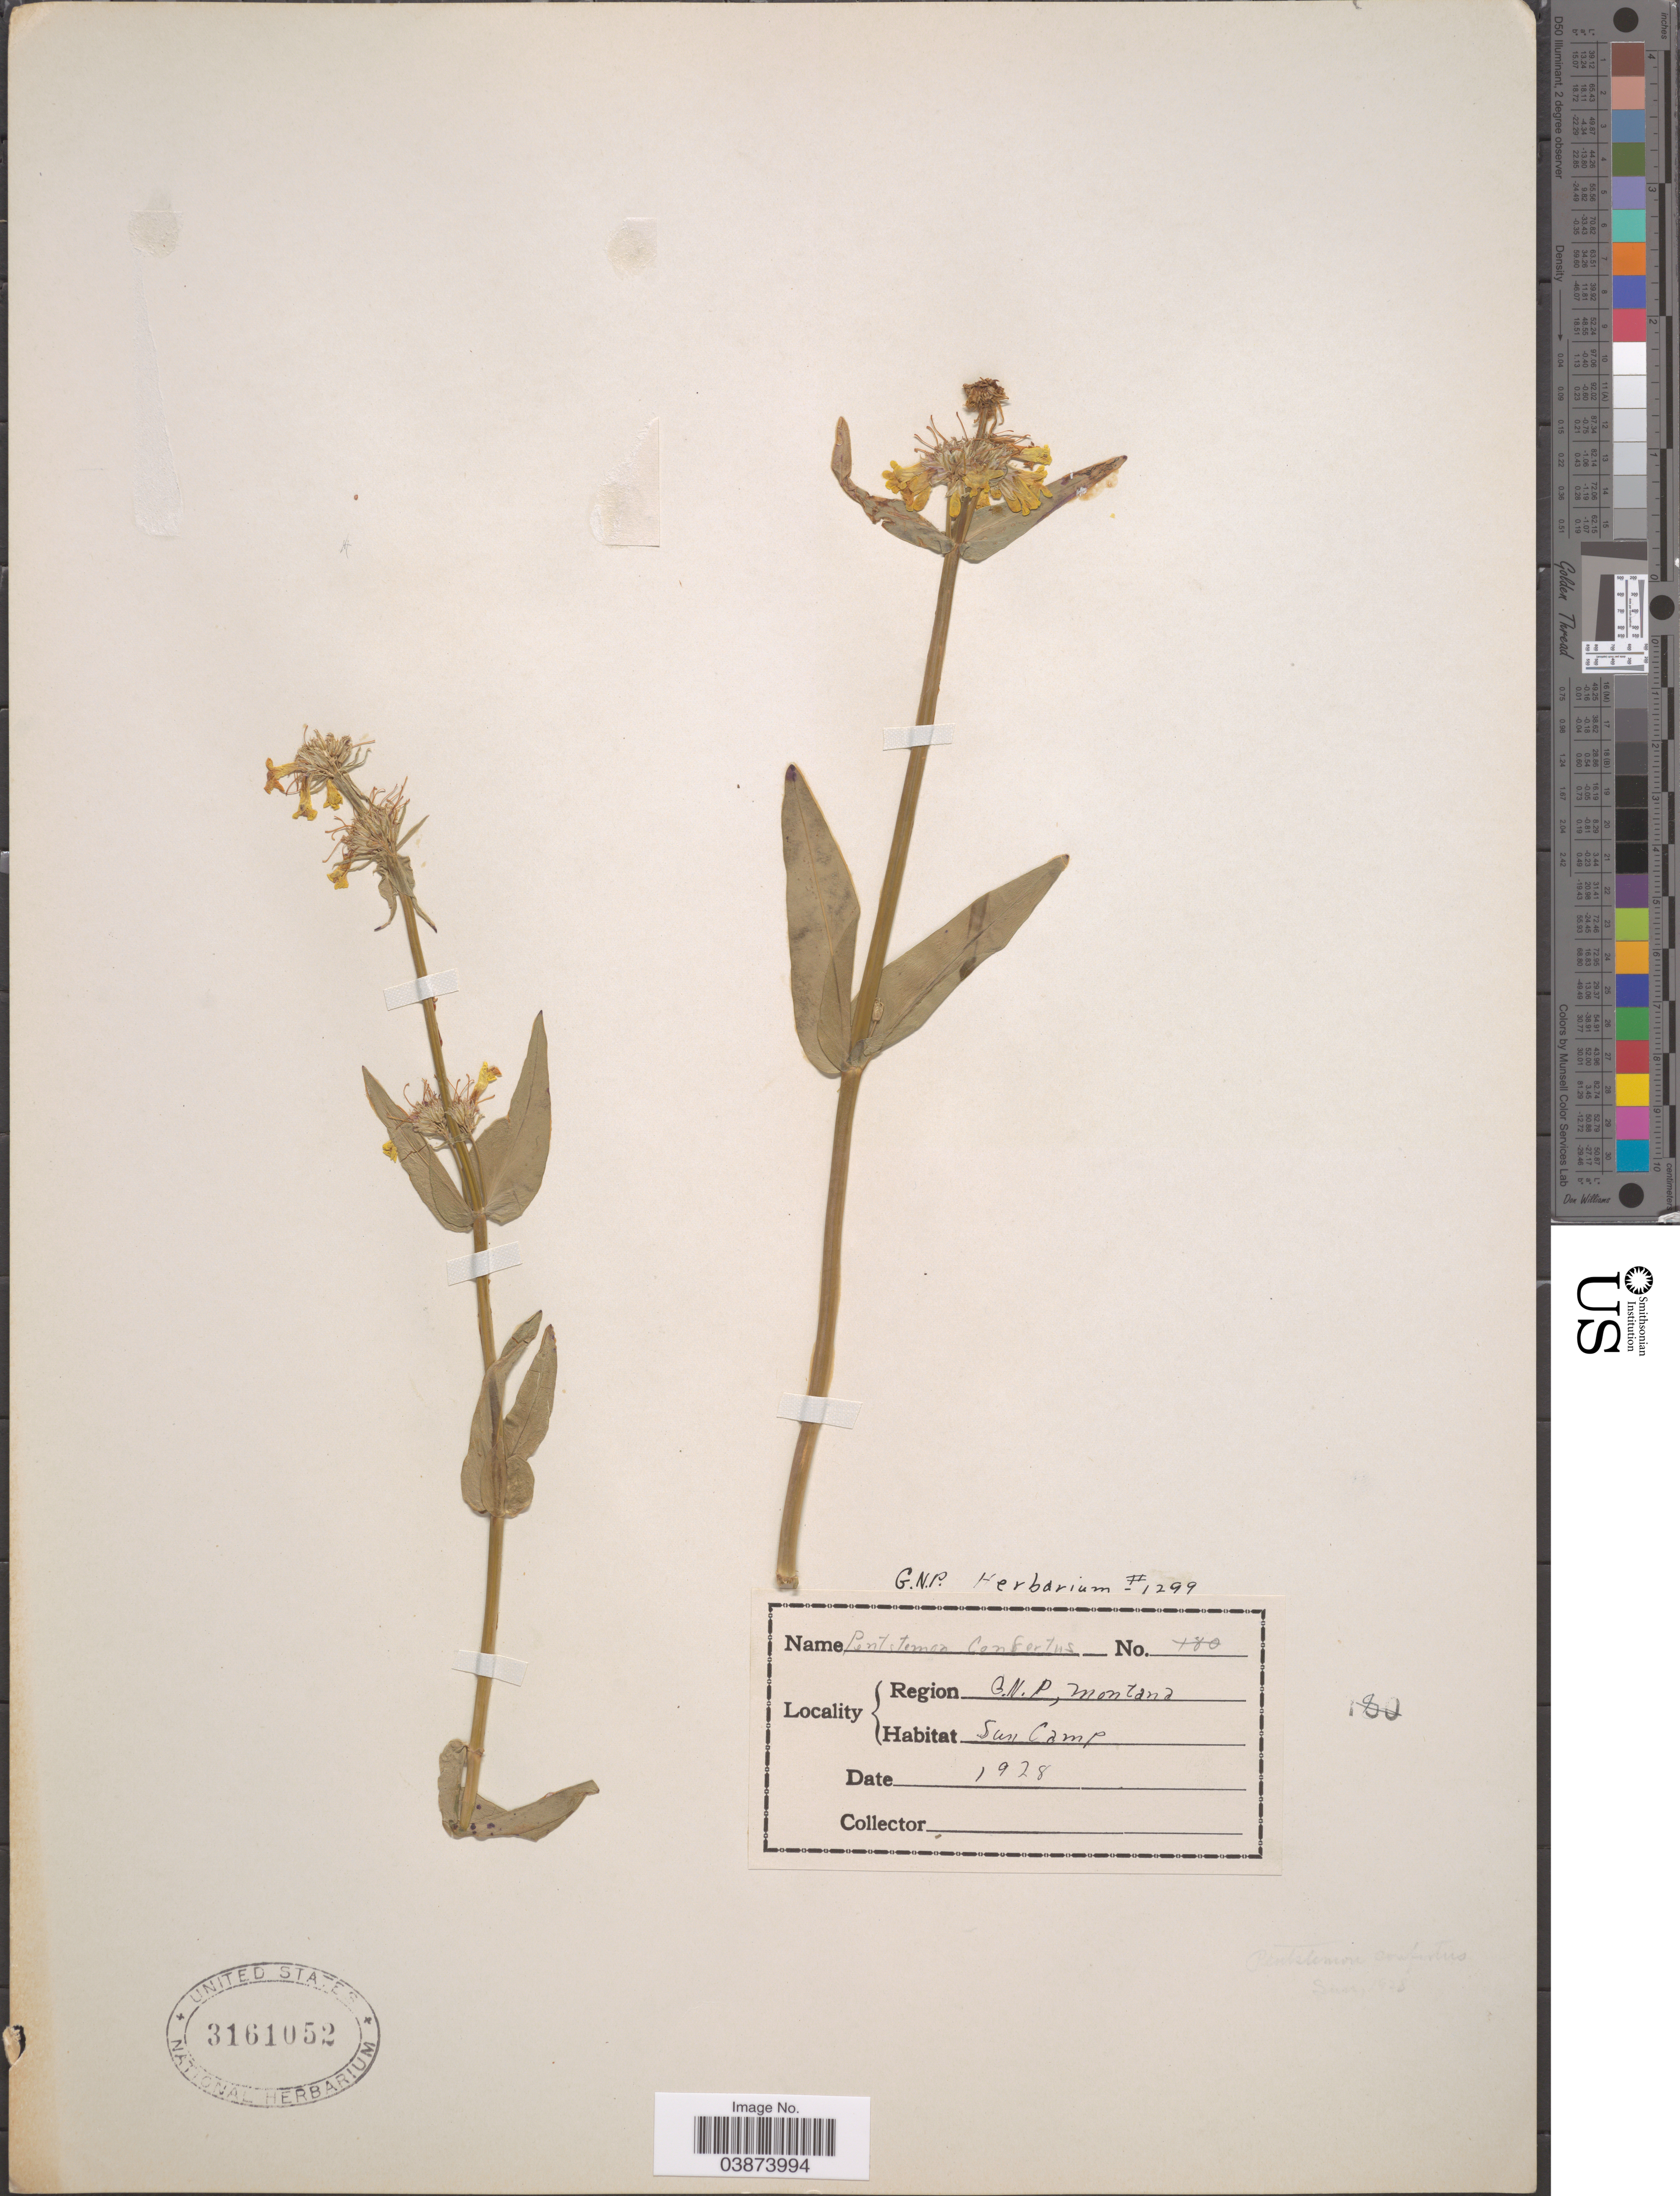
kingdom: Plantae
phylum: Tracheophyta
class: Magnoliopsida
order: Lamiales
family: Plantaginaceae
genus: Penstemon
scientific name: Penstemon confertus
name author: Douglas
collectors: ex herb. G. N. P.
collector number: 1299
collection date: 1928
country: United States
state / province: Montana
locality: Region. G.N.P. Sun Camp.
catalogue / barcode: US 3161052